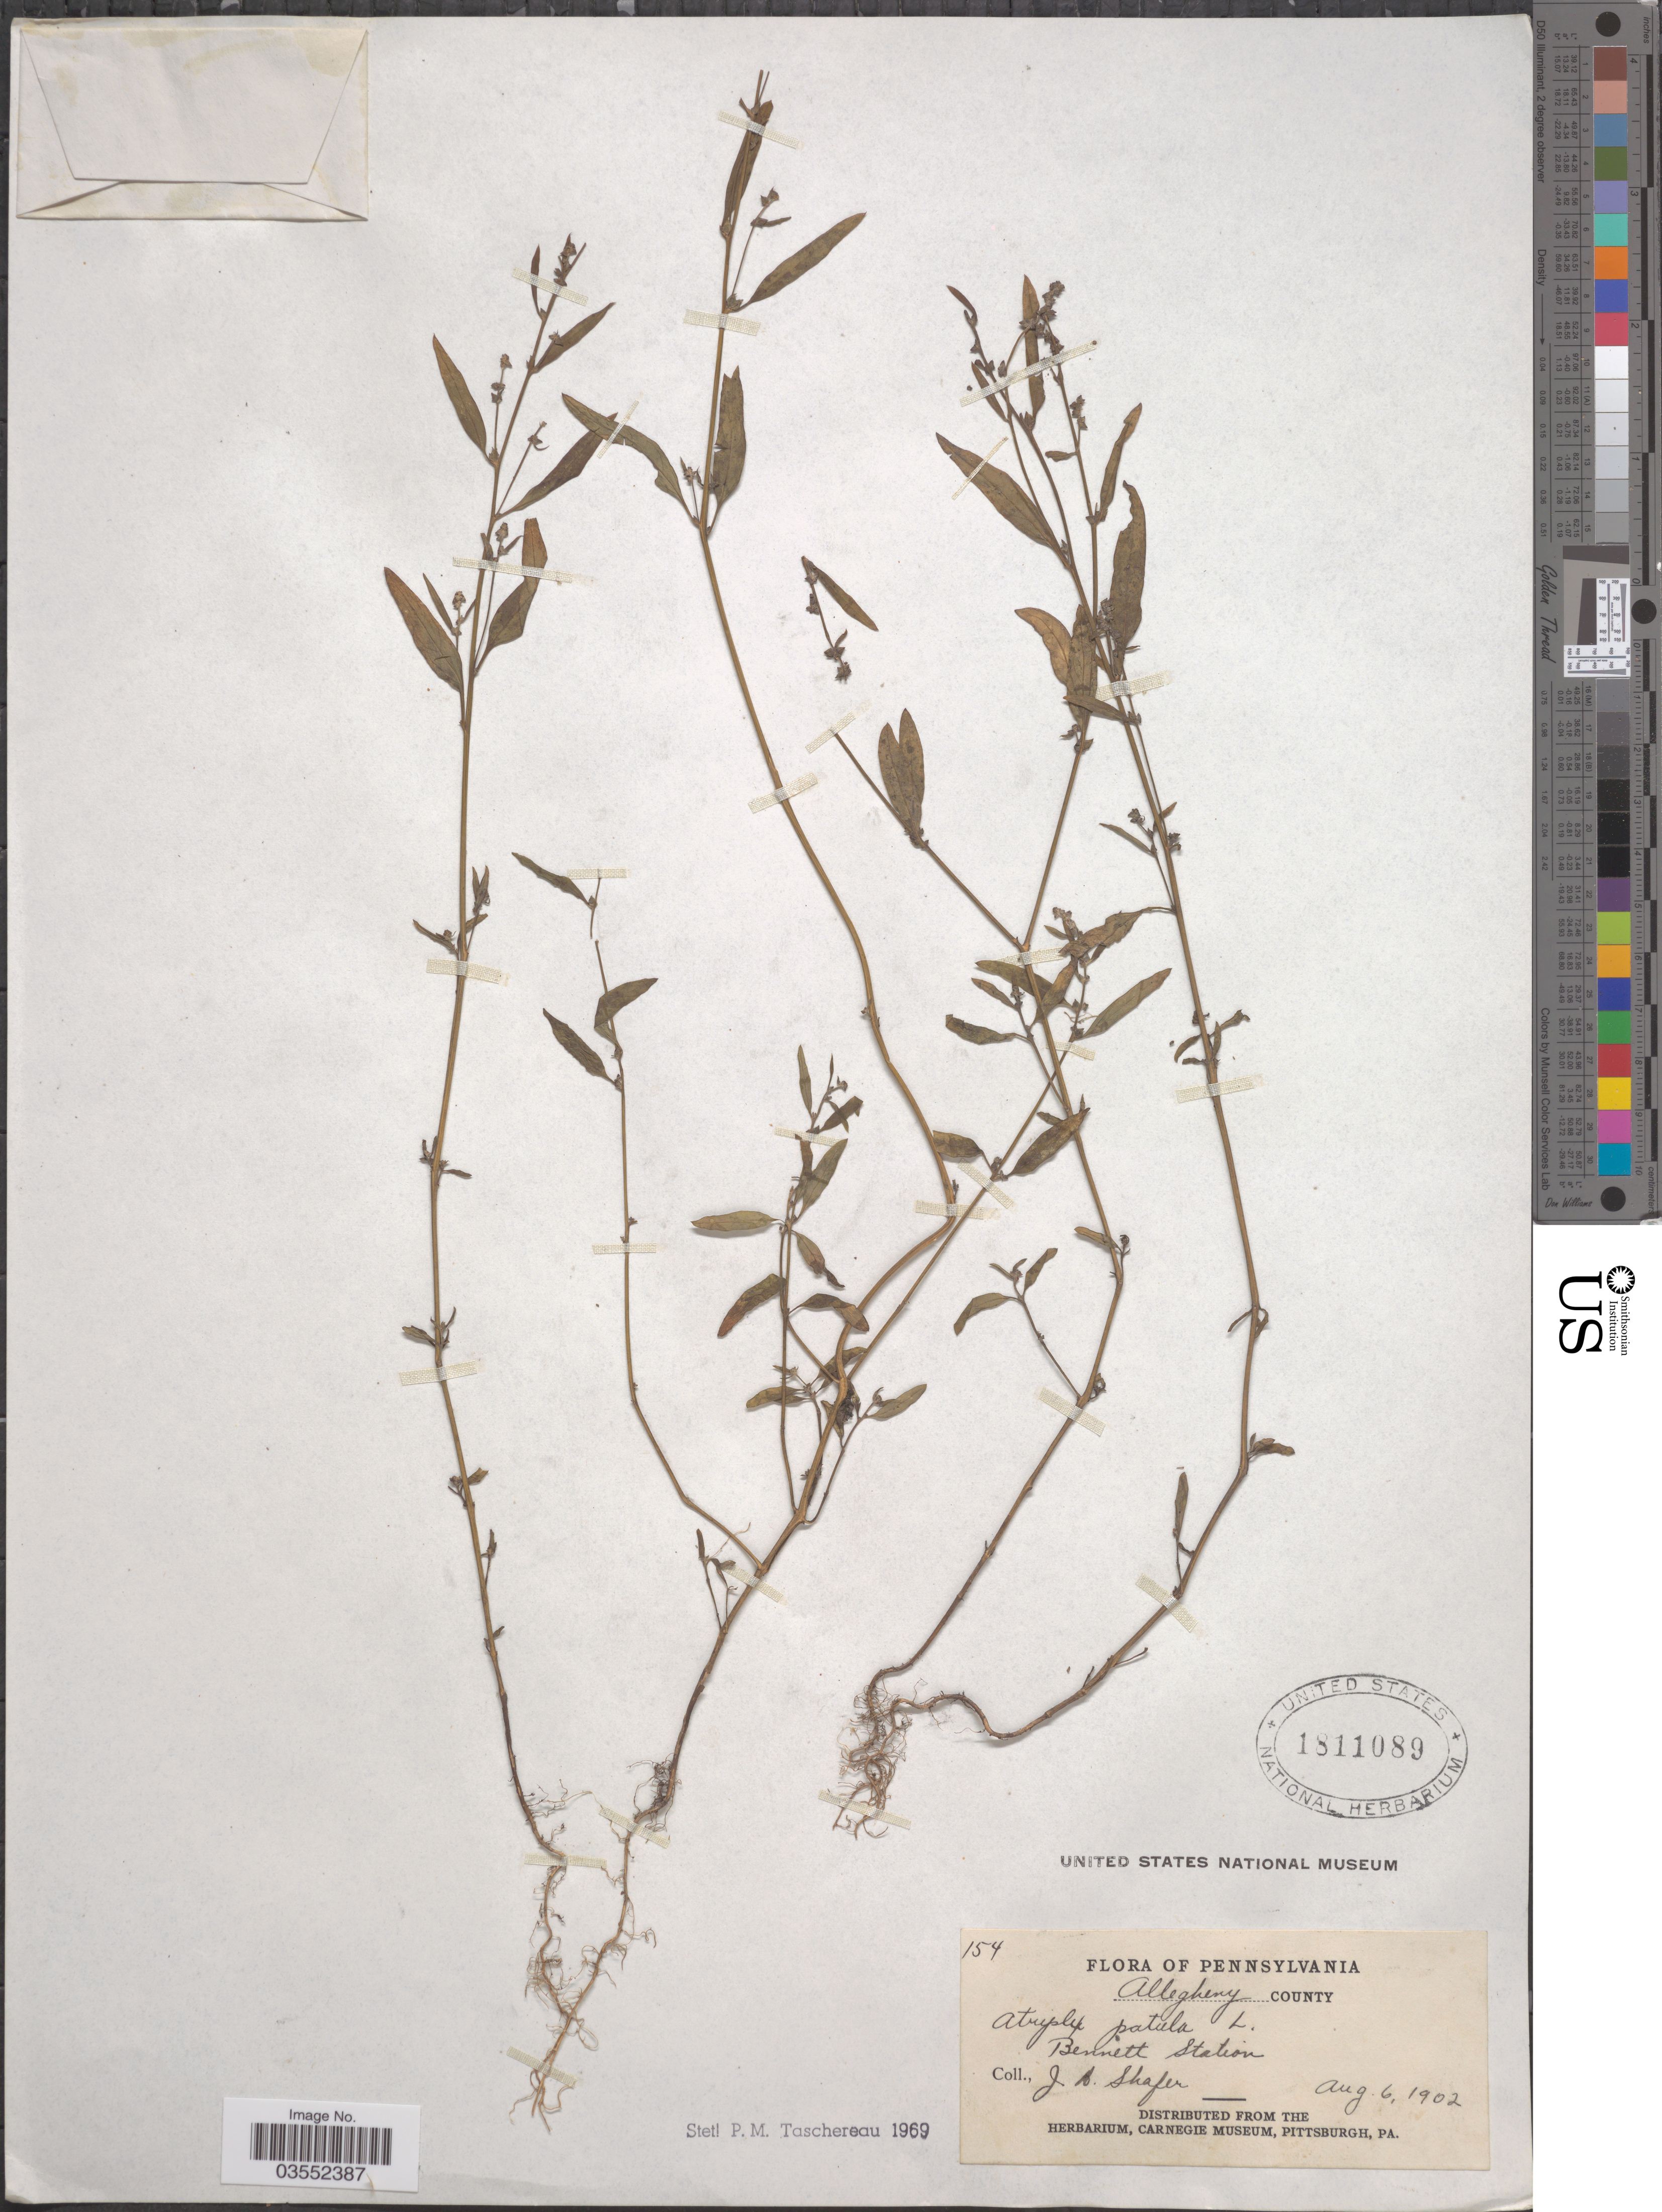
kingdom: Plantae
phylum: Tracheophyta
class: Magnoliopsida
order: Caryophyllales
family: Amaranthaceae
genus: Atriplex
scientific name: Atriplex patula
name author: L.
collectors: J. A. Shafer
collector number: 154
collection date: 1902-08-06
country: United States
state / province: Pennsylvania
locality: Allegheny County. Bennett Station.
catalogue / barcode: US 1811089